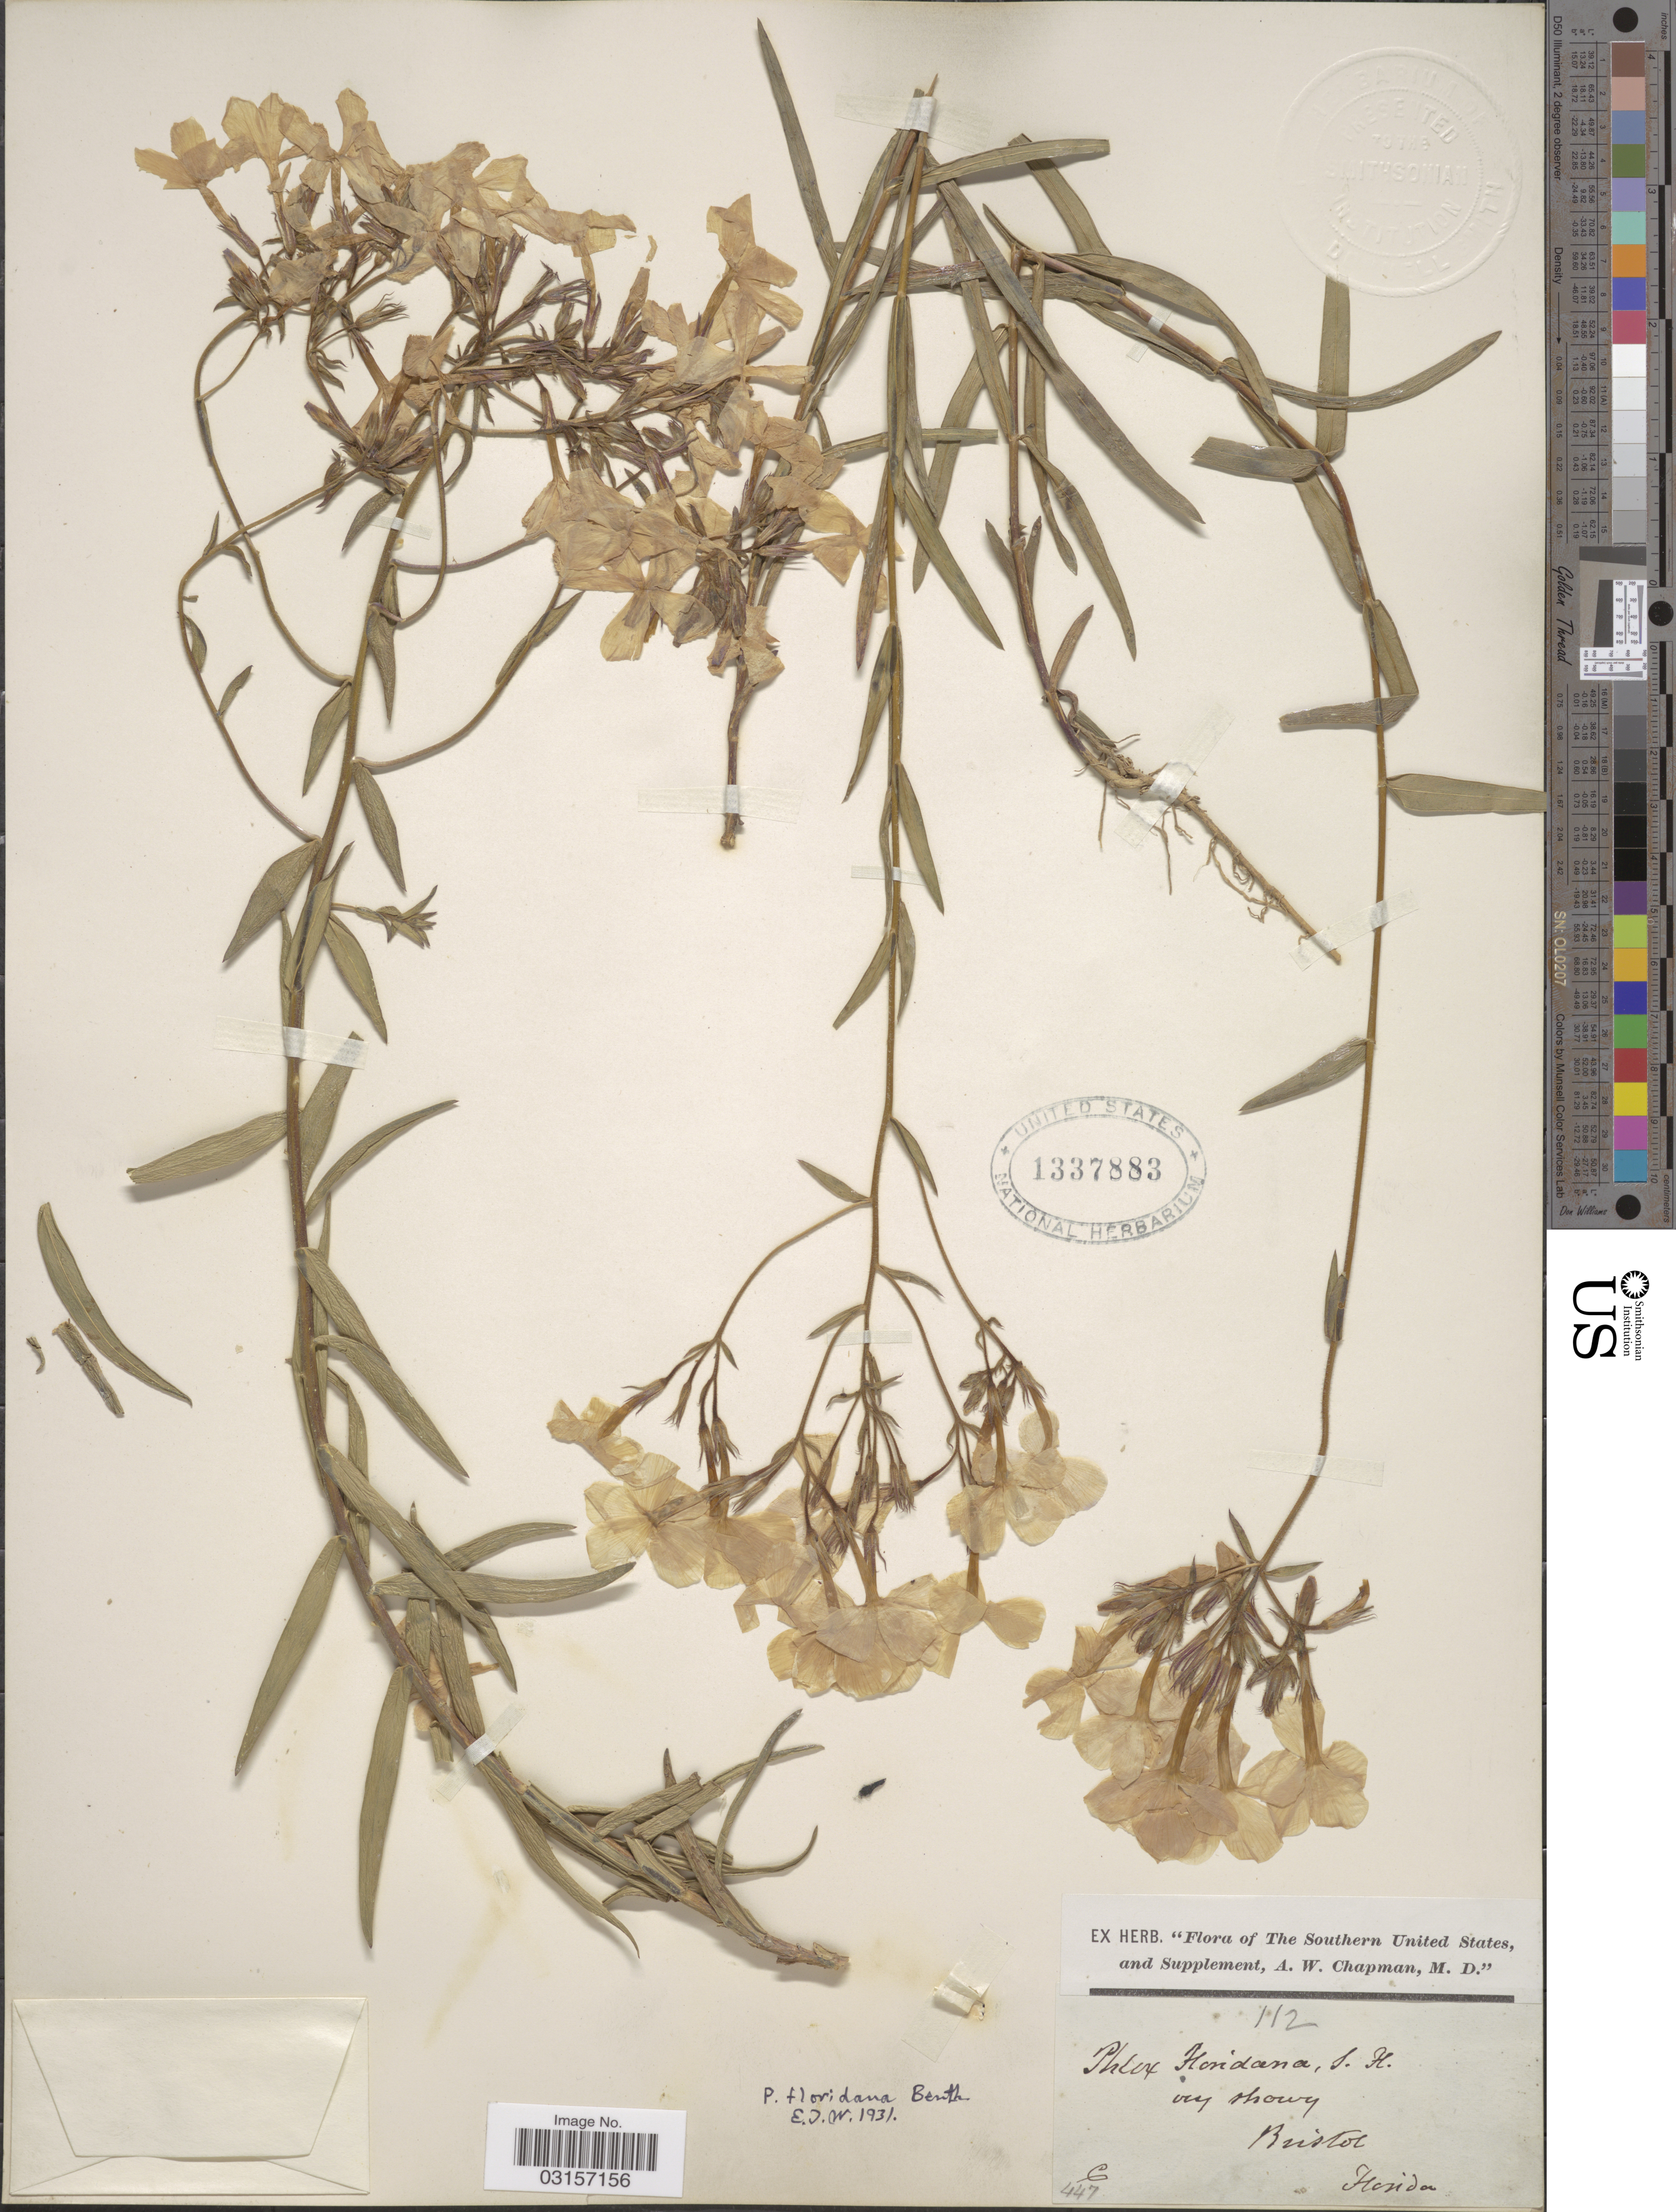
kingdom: Plantae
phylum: Tracheophyta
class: Magnoliopsida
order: Ericales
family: Polemoniaceae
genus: Phlox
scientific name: Phlox floridana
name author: Benth.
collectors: A. W. Chapman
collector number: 112/447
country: United States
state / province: Florida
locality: The Southern United States, and Supplement, Bristol.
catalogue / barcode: US 1337883